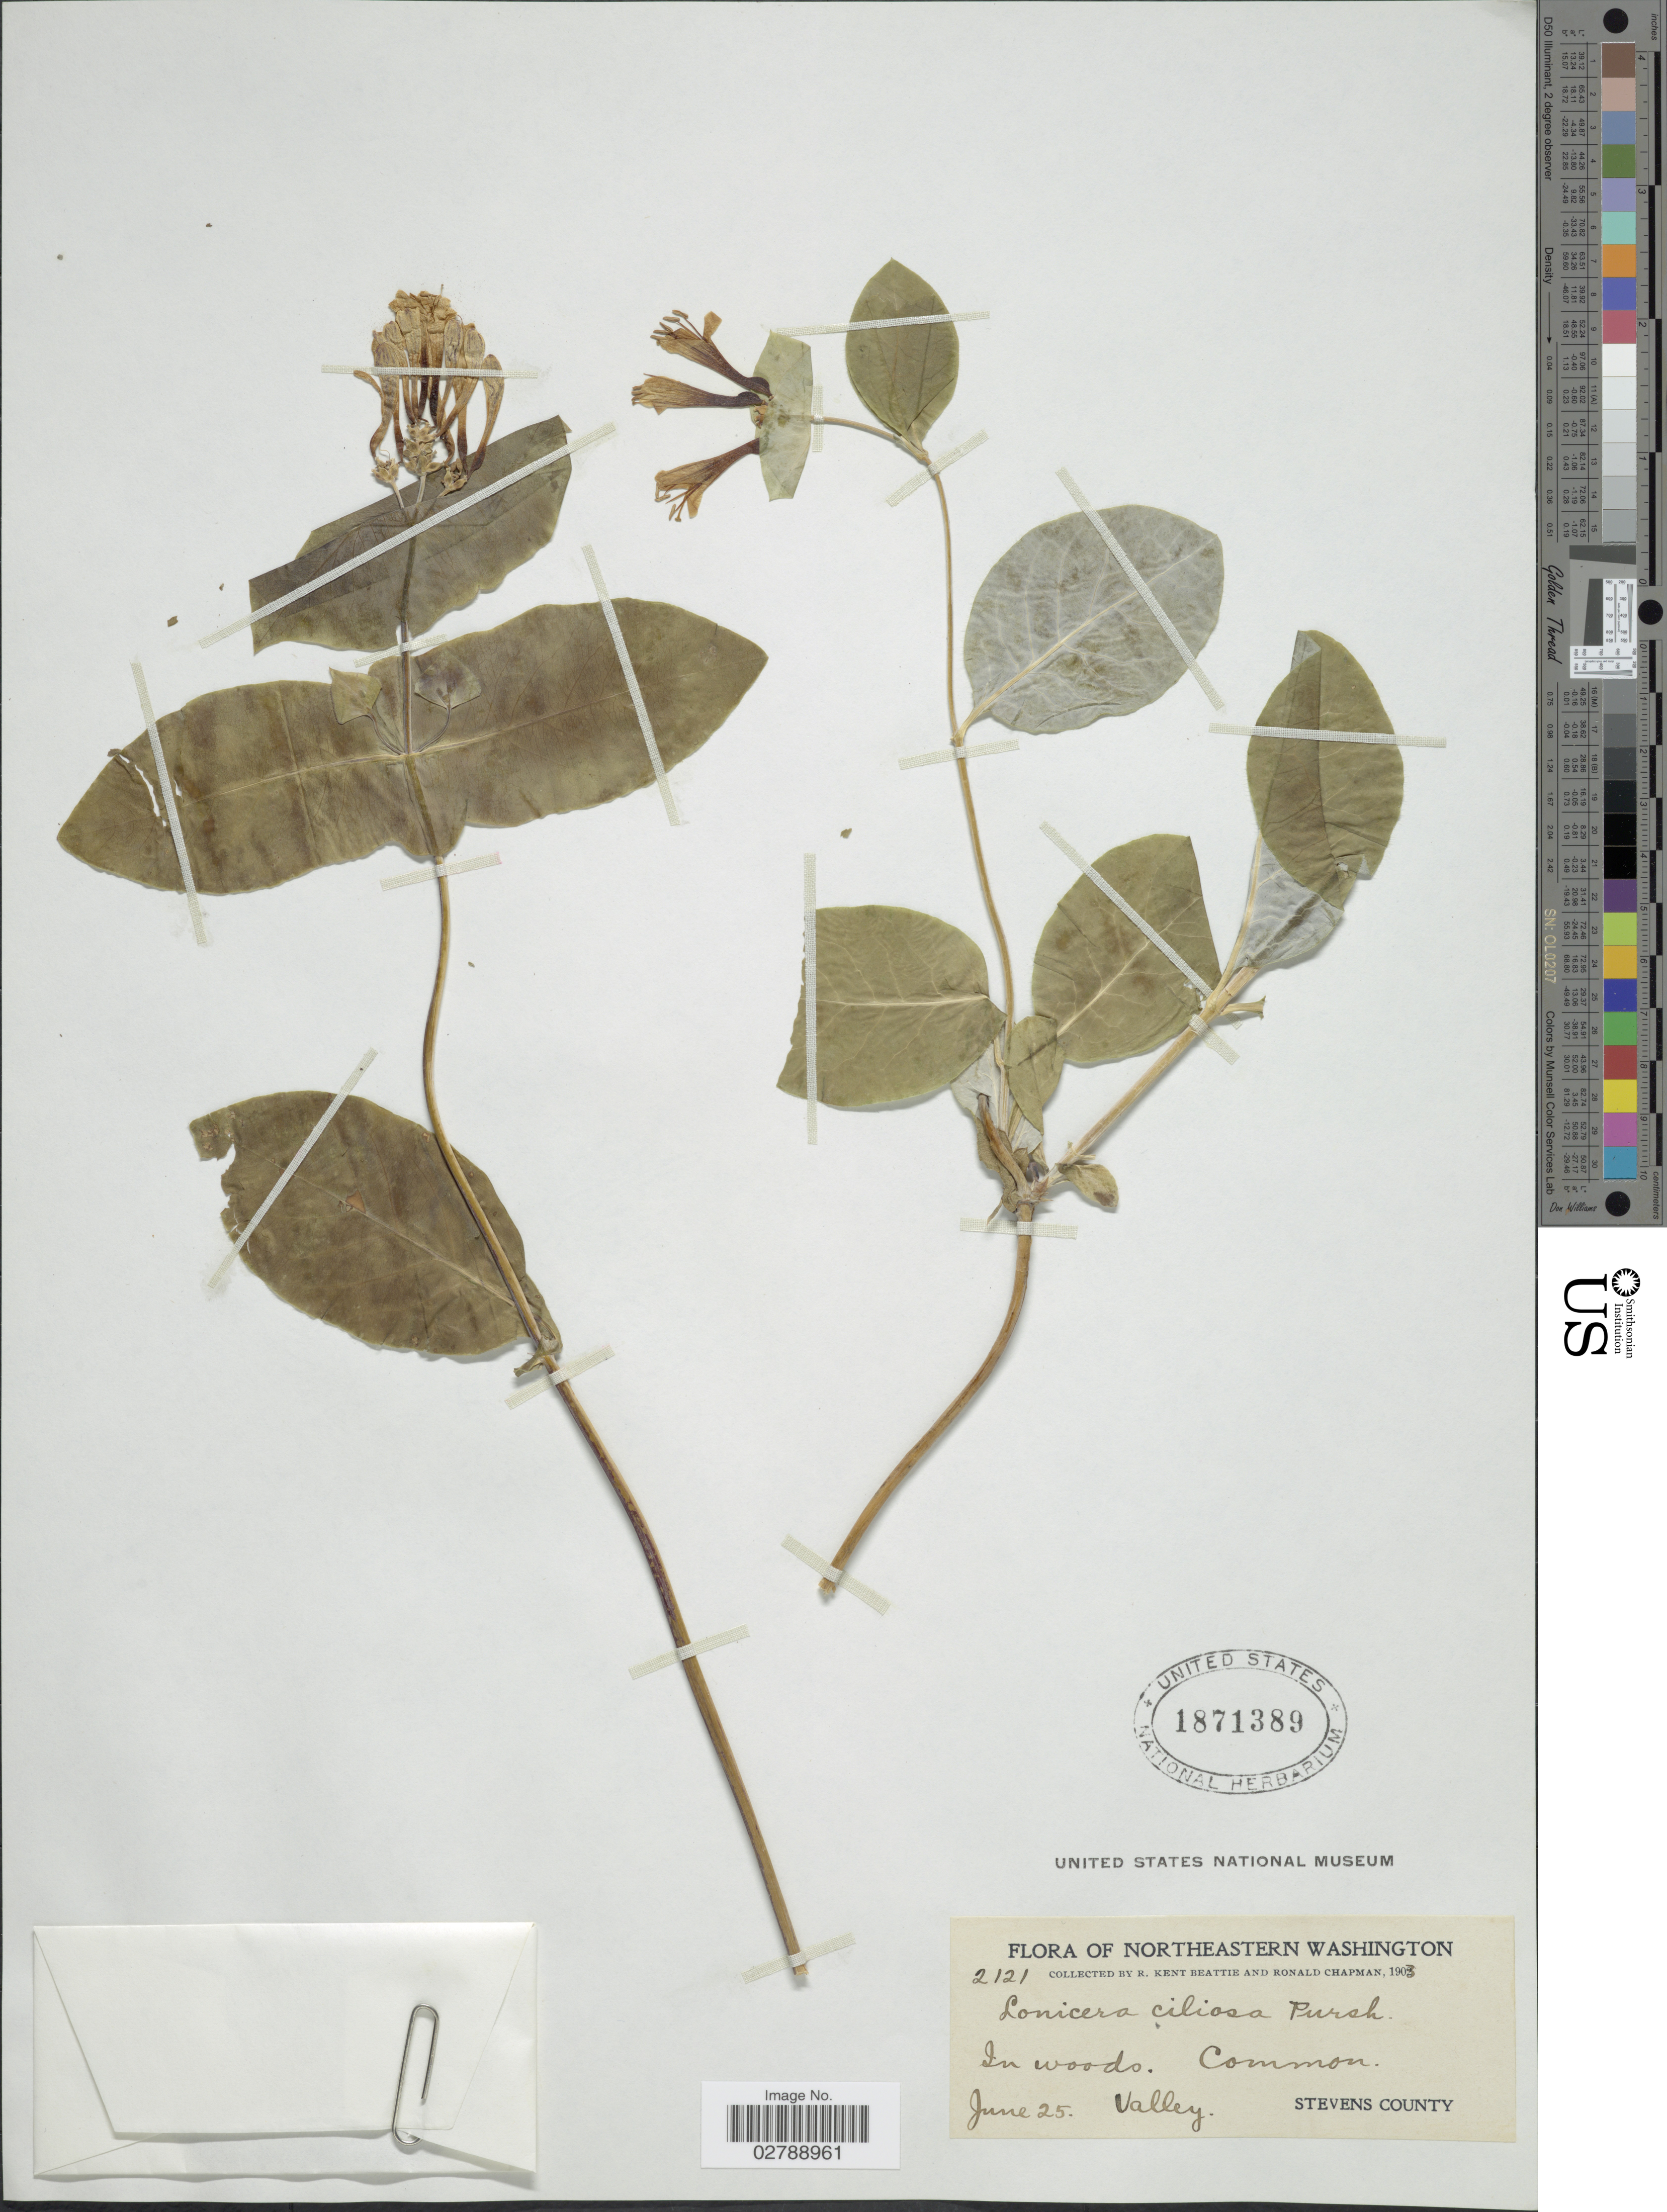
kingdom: Plantae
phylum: Tracheophyta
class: Magnoliopsida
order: Dipsacales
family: Caprifoliaceae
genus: Lonicera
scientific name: Lonicera ciliosa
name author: Poir.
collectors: R. K. Beattie & R. Chapman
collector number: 2121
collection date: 1903-06-25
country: United States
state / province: Washington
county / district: Stevens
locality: Northeastern Washington. Stevens County.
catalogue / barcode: US 1871389